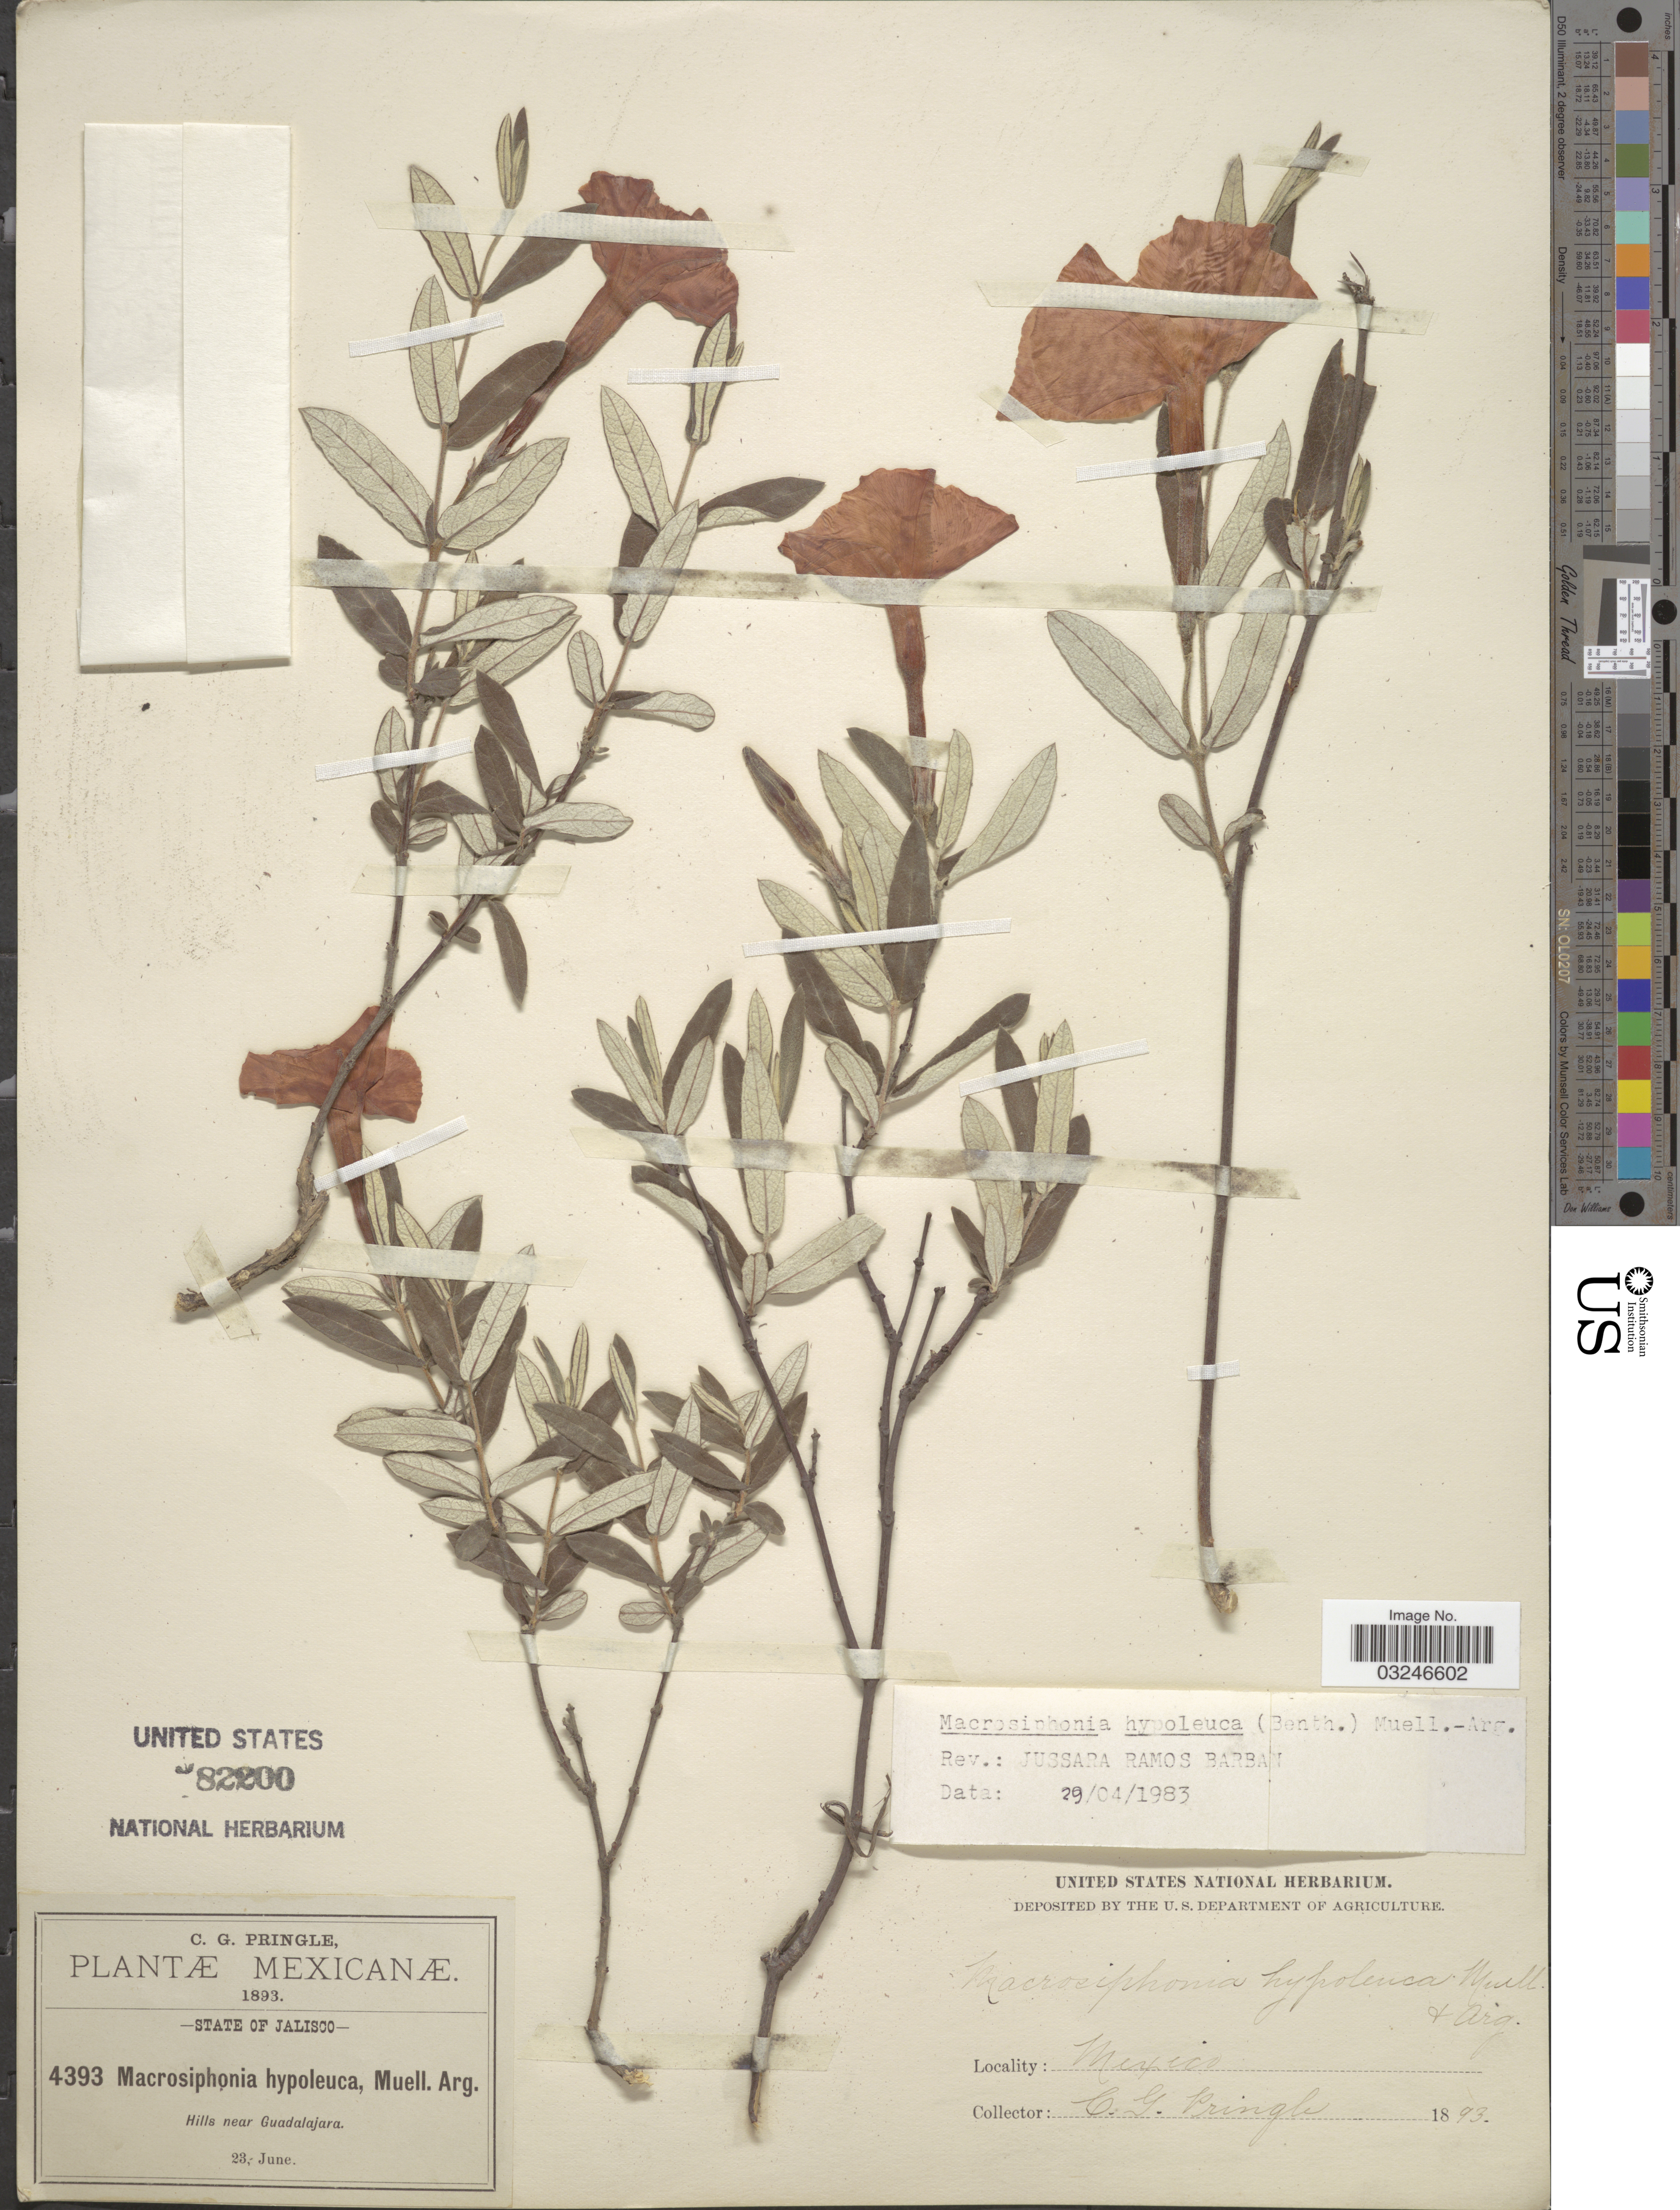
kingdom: Plantae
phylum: Tracheophyta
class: Magnoliopsida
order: Gentianales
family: Apocynaceae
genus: Macrosiphonia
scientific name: Macrosiphonia hypoleuca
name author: (Benth.) Müll. Arg.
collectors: C. G. Pringle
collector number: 4393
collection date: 1893-06-23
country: Mexico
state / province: Jalisco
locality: State of Jalisco. Hills near Guadalajara.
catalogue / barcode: US 82200